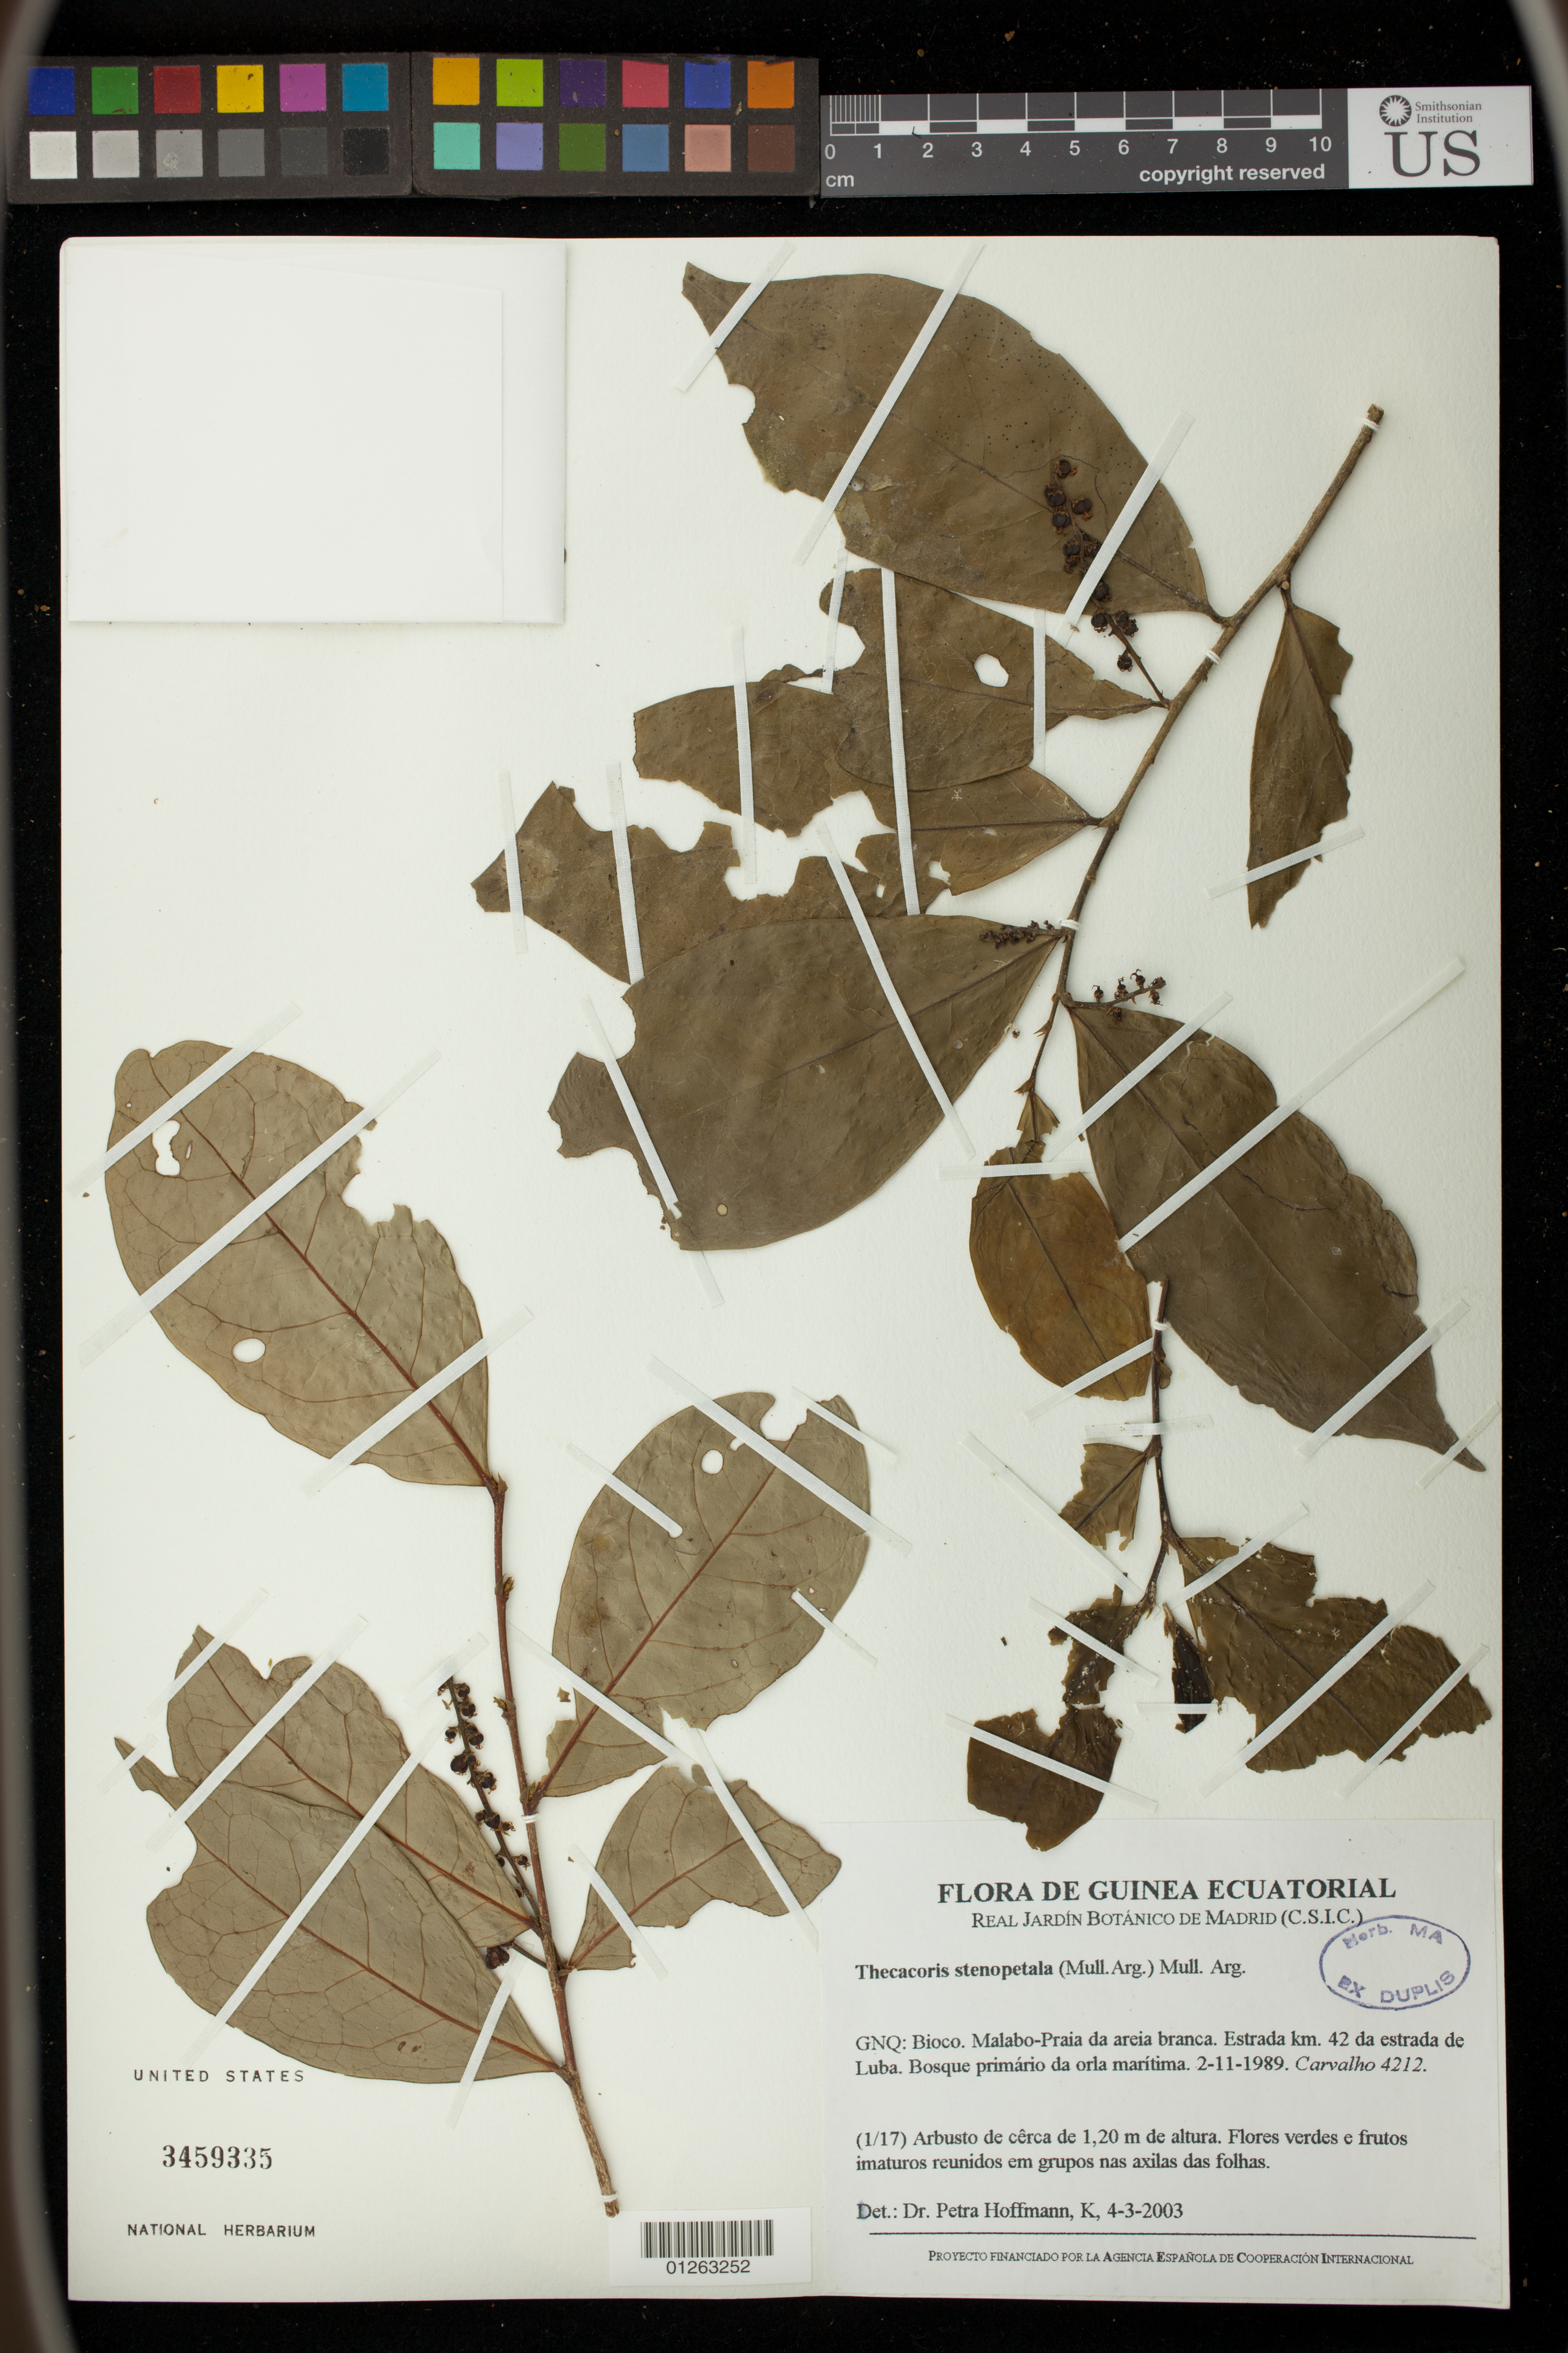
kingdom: Plantae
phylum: Tracheophyta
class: Magnoliopsida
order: Malpighiales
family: Phyllanthaceae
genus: Thecacoris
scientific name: Thecacoris stenopetala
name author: (Müll. Arg.) Müll. Arg.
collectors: Carvalho, --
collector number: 4212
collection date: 1989-11-02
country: Equatorial Guinea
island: Bioko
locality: GNQ: Bioco. Malabo-Praia da areia branca. Estrada km. 42 da estrada de Luba.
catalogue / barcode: US 3459335